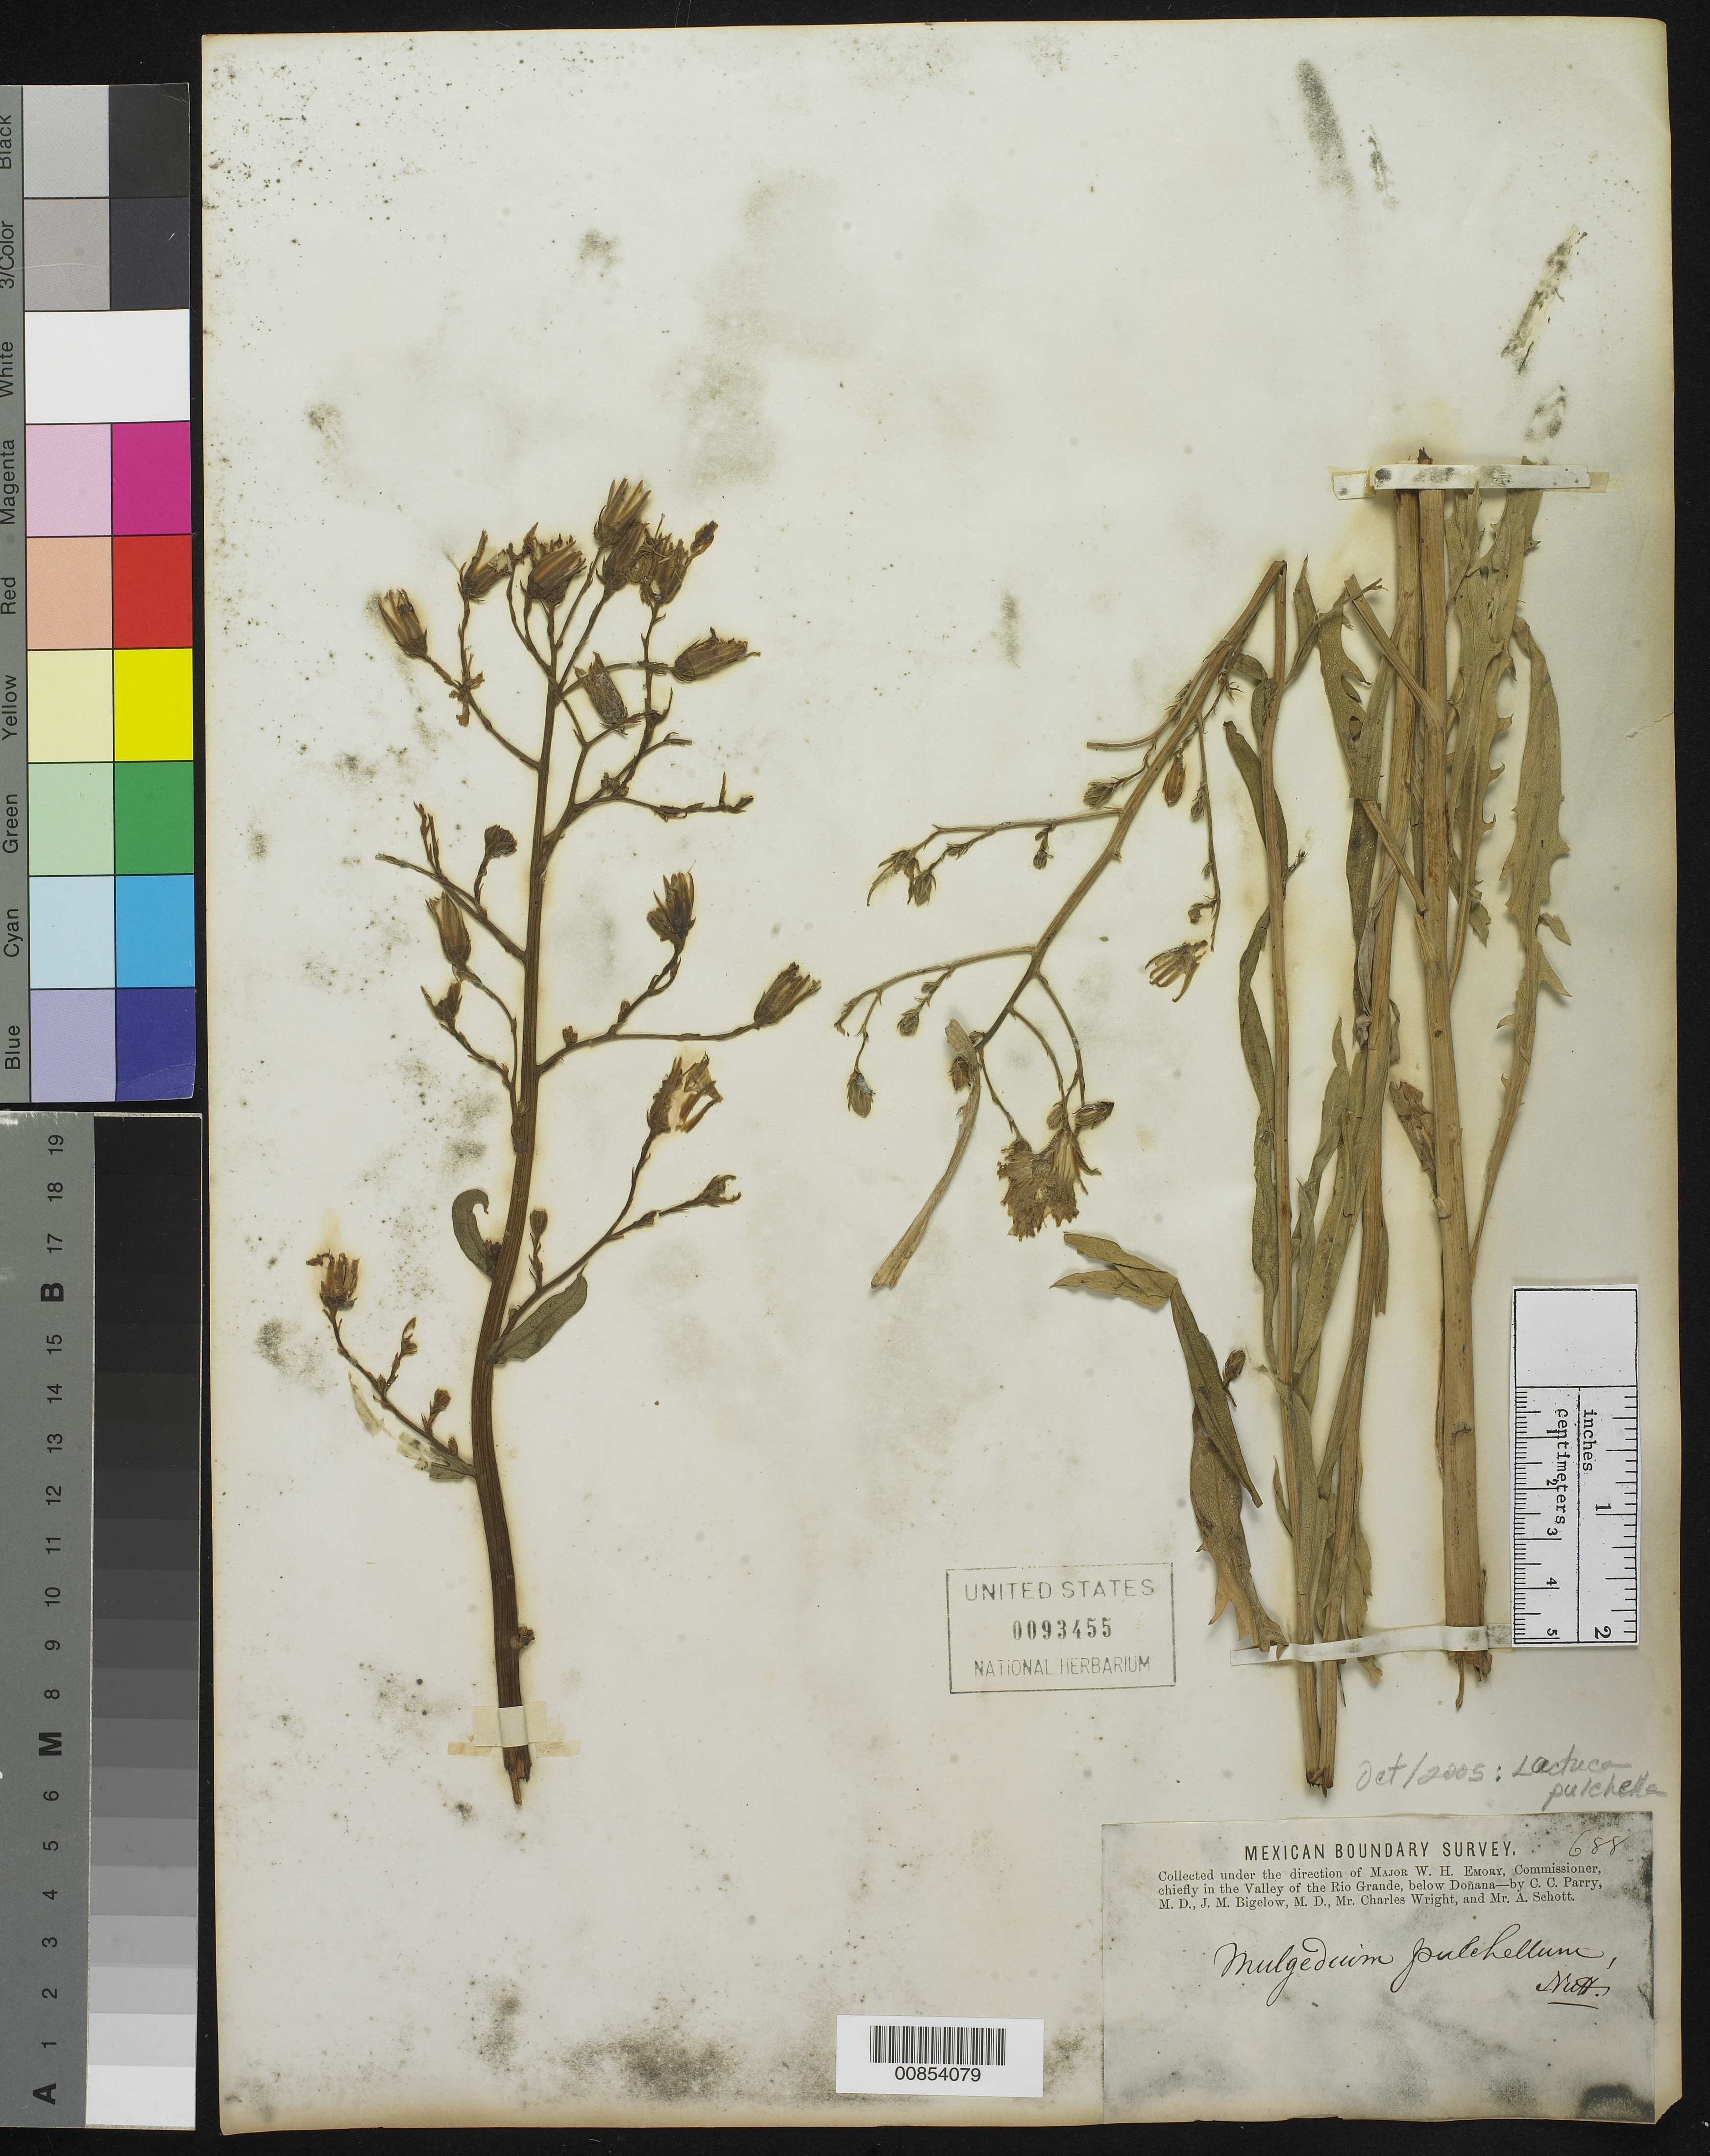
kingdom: Plantae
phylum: Tracheophyta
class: Magnoliopsida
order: Asterales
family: Asteraceae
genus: Lactuca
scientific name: Lactuca tatarica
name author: (L.) C.A. Mey.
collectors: C. C. Parry, J. M. Bigelow, C. Wright & A. C. V. Schott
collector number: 688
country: United States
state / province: New Mexico / Texas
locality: Valley of the Rio Grande, below Doñana.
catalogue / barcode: US 93455